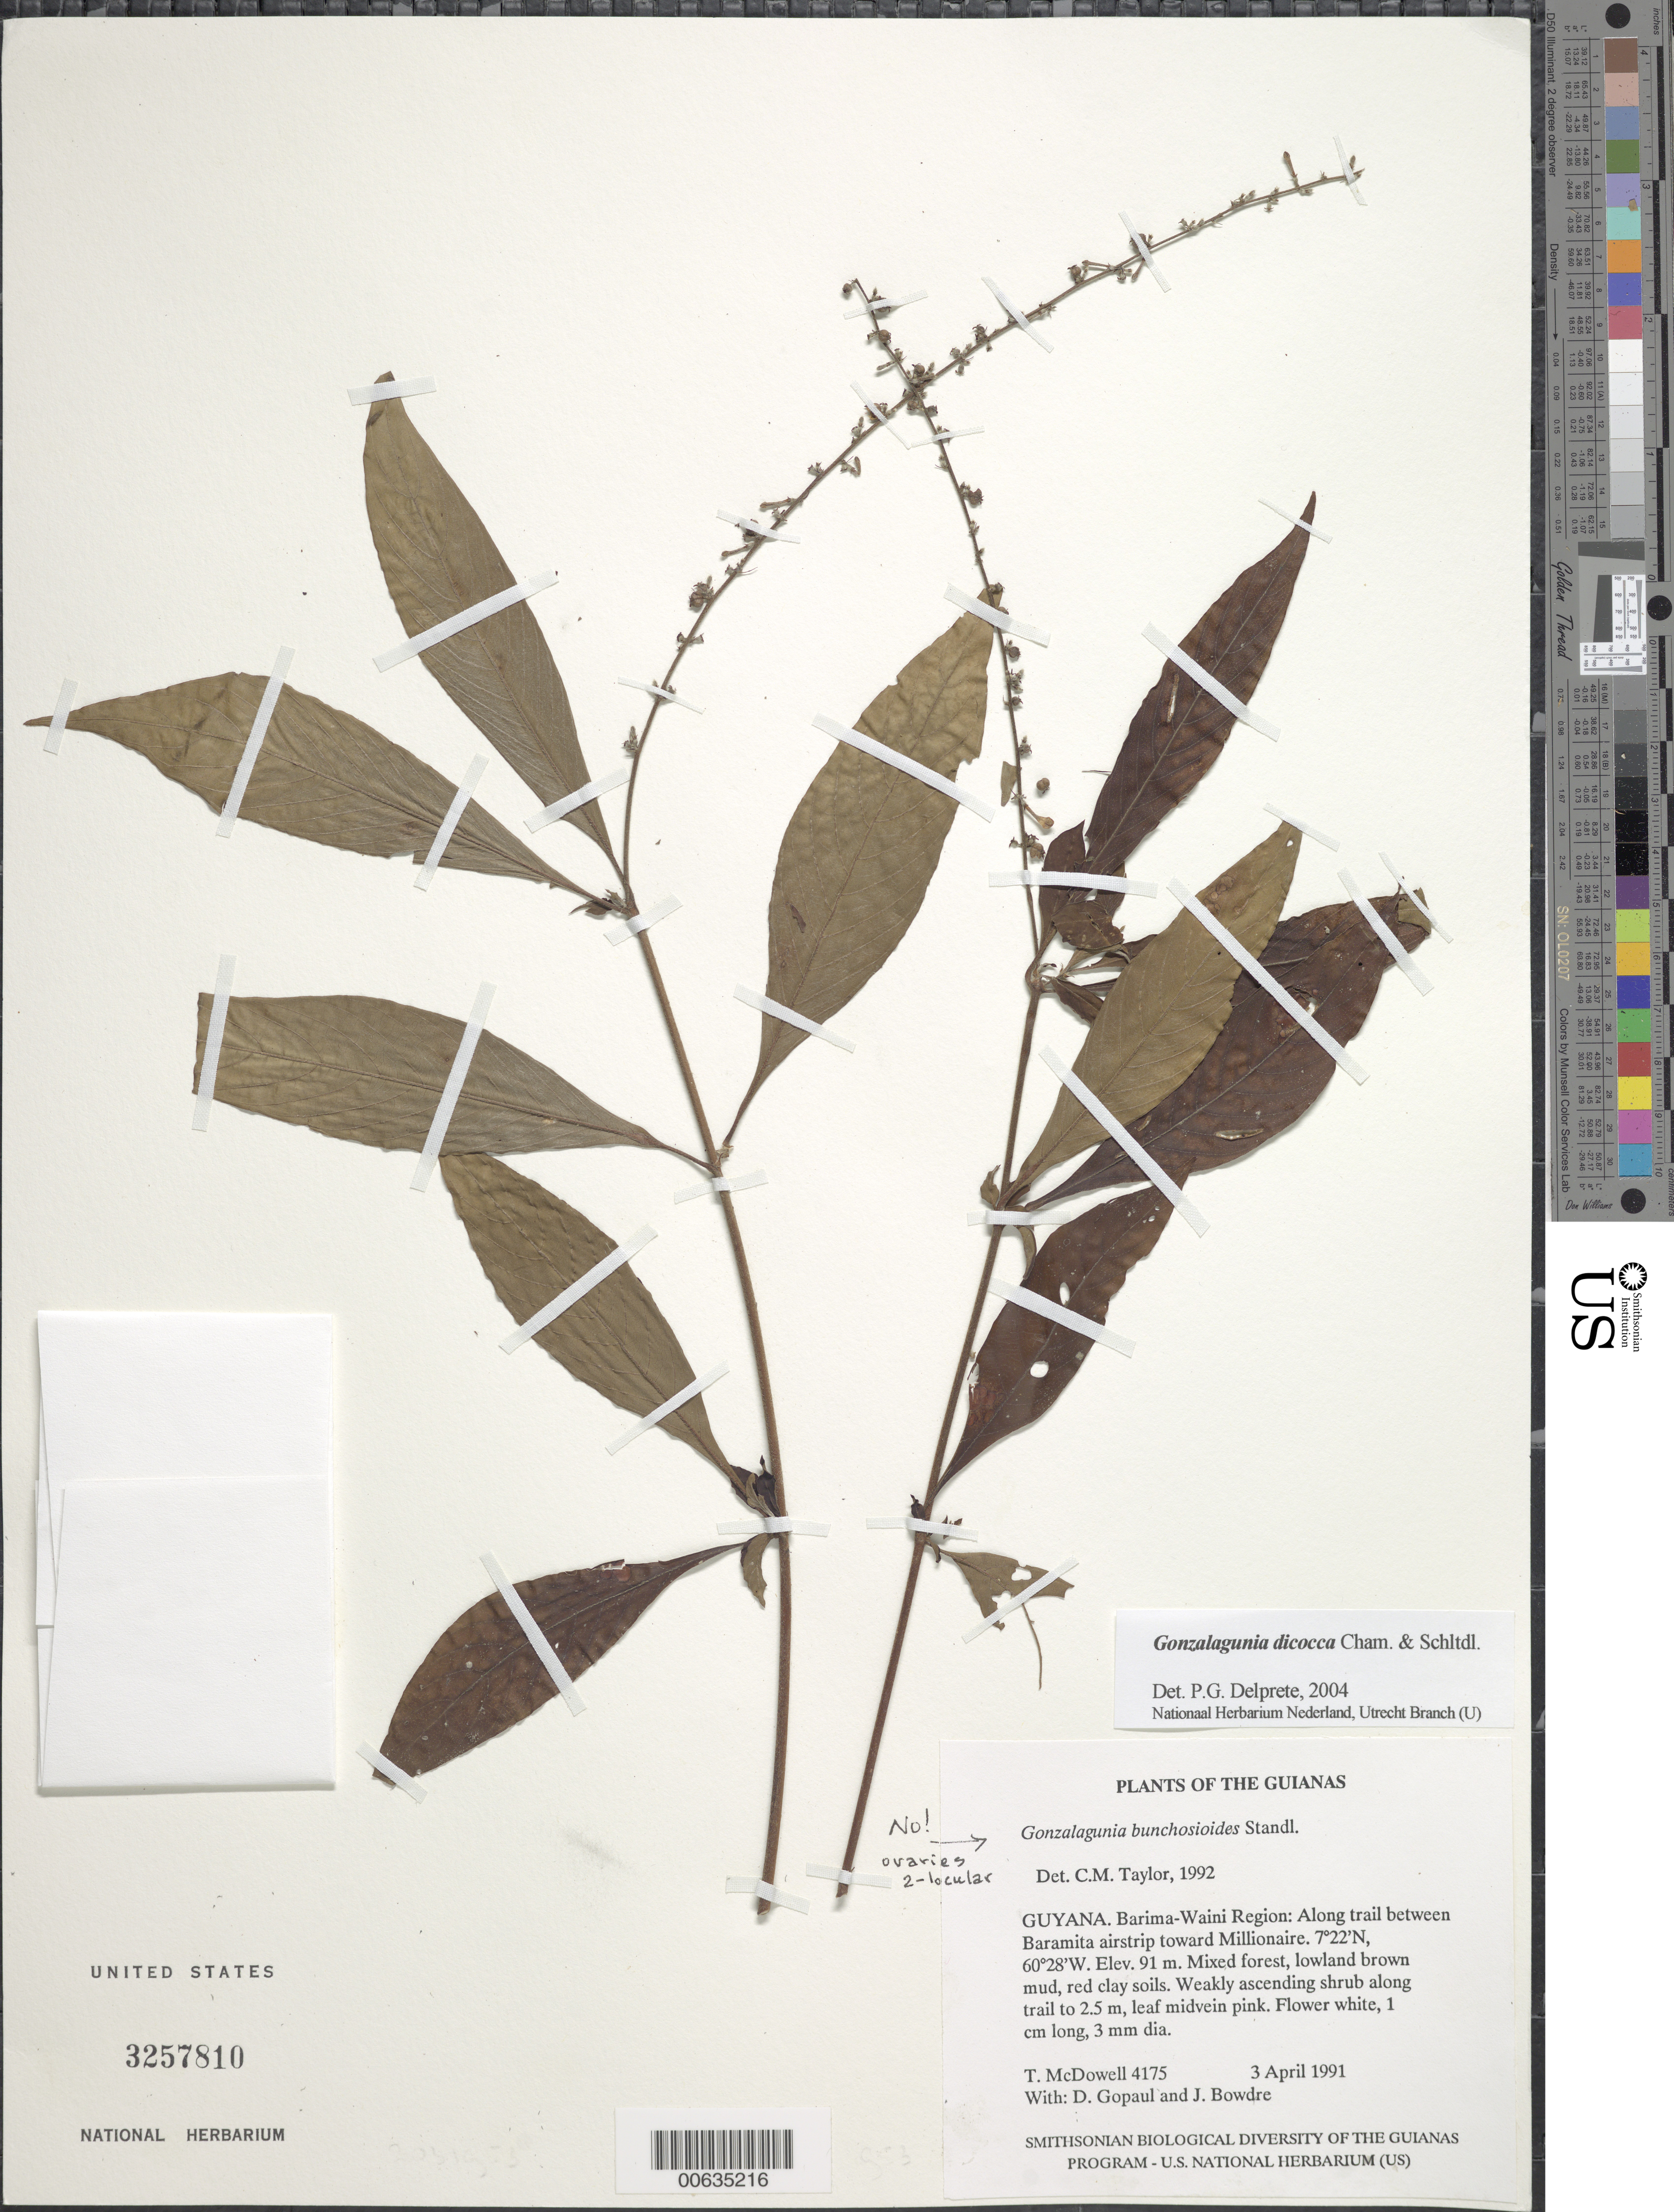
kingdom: Plantae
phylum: Tracheophyta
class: Magnoliopsida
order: Gentianales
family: Rubiaceae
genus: Gonzalagunia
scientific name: Gonzalagunia dicocca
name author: Cham. & Schltdl.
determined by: Delprete, P. G., Herb. de Guyane Cay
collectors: T. McDowell, D. Gopaul & J. Bowdre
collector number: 4175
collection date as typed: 3 April 1991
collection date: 1991-04-03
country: Guyana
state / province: Barima-Waini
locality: Along trail between Baramita airstrip toward Millionaire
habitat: Mixed forest, lowland brown mud, red clay soils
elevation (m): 91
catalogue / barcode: US 3257810